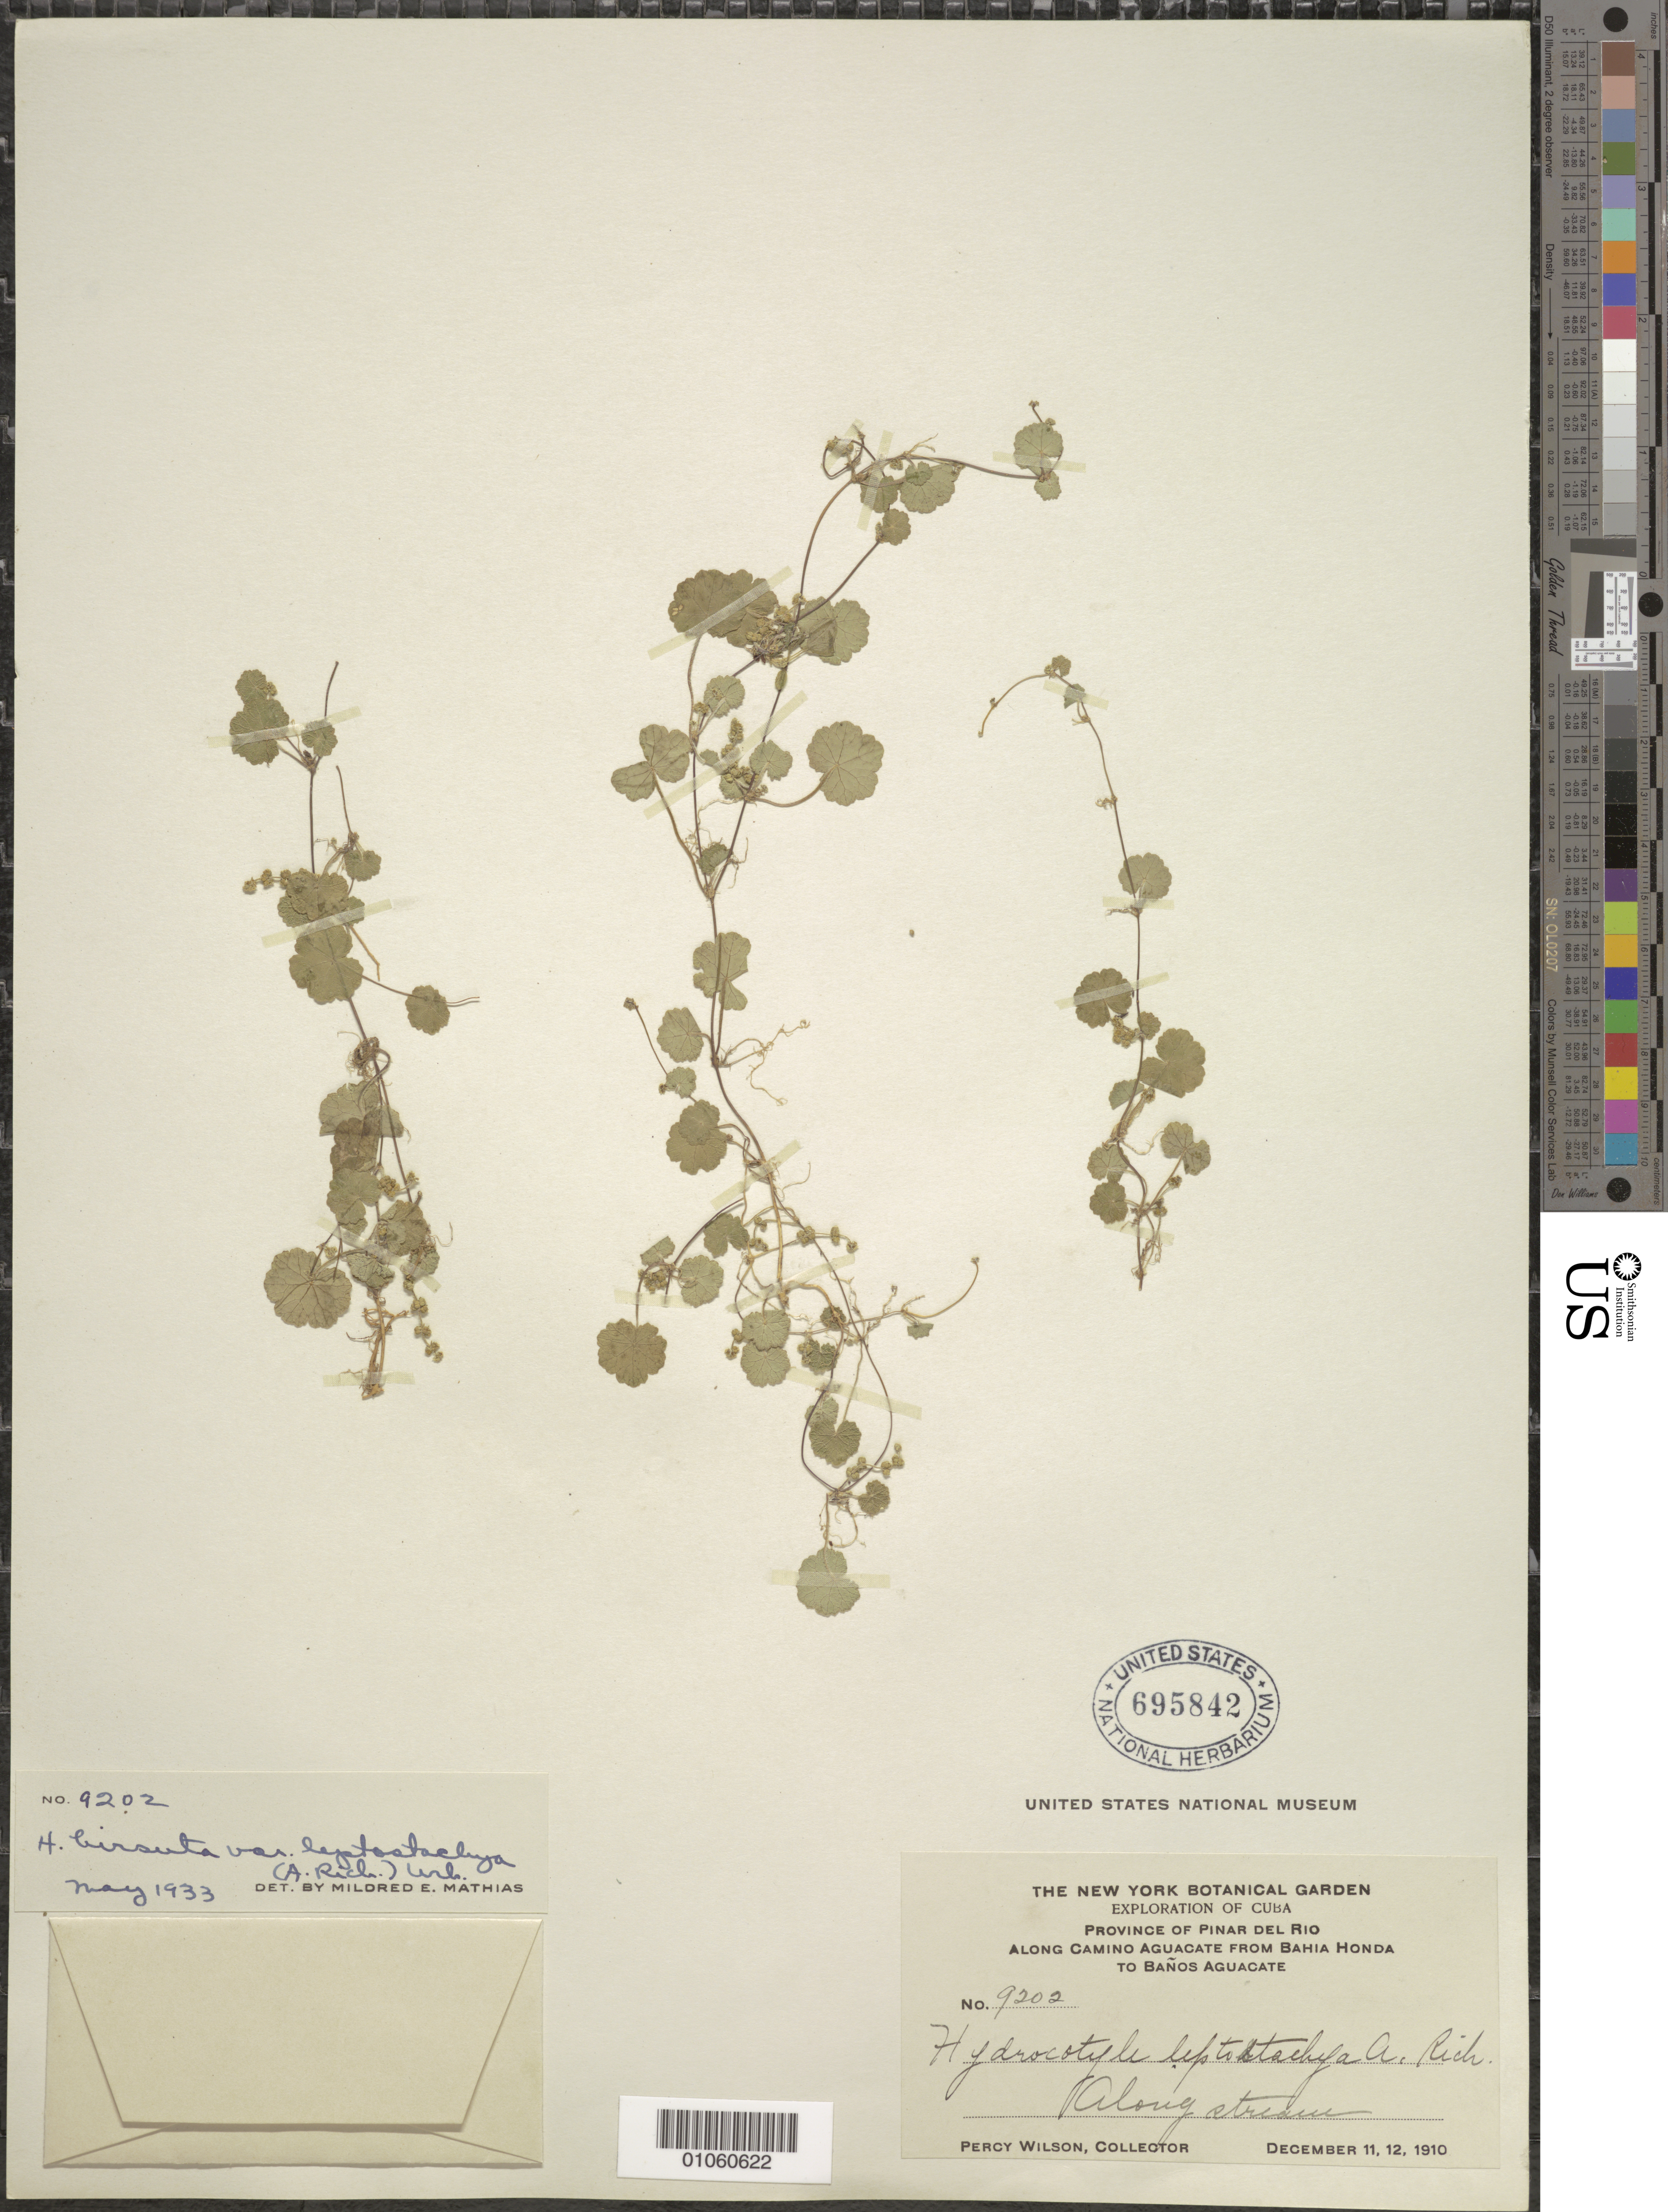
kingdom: Plantae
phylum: Tracheophyta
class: Magnoliopsida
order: Apiales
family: Araliaceae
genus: Hydrocotyle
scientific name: Hydrocotyle hirsuta var. leptostachya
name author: (A. Rich.) Urb.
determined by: Mathias, M. E.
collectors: P. Wilson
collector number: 9202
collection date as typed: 11 Dec 1910 and 12 Dec 1910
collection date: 1910-12-11,1910-12-12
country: Cuba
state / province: Pinar del Río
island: Cuba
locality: Camino Aguacate from Bahia Nonda to Baños Aguacate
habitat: Along stream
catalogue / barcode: US 695842